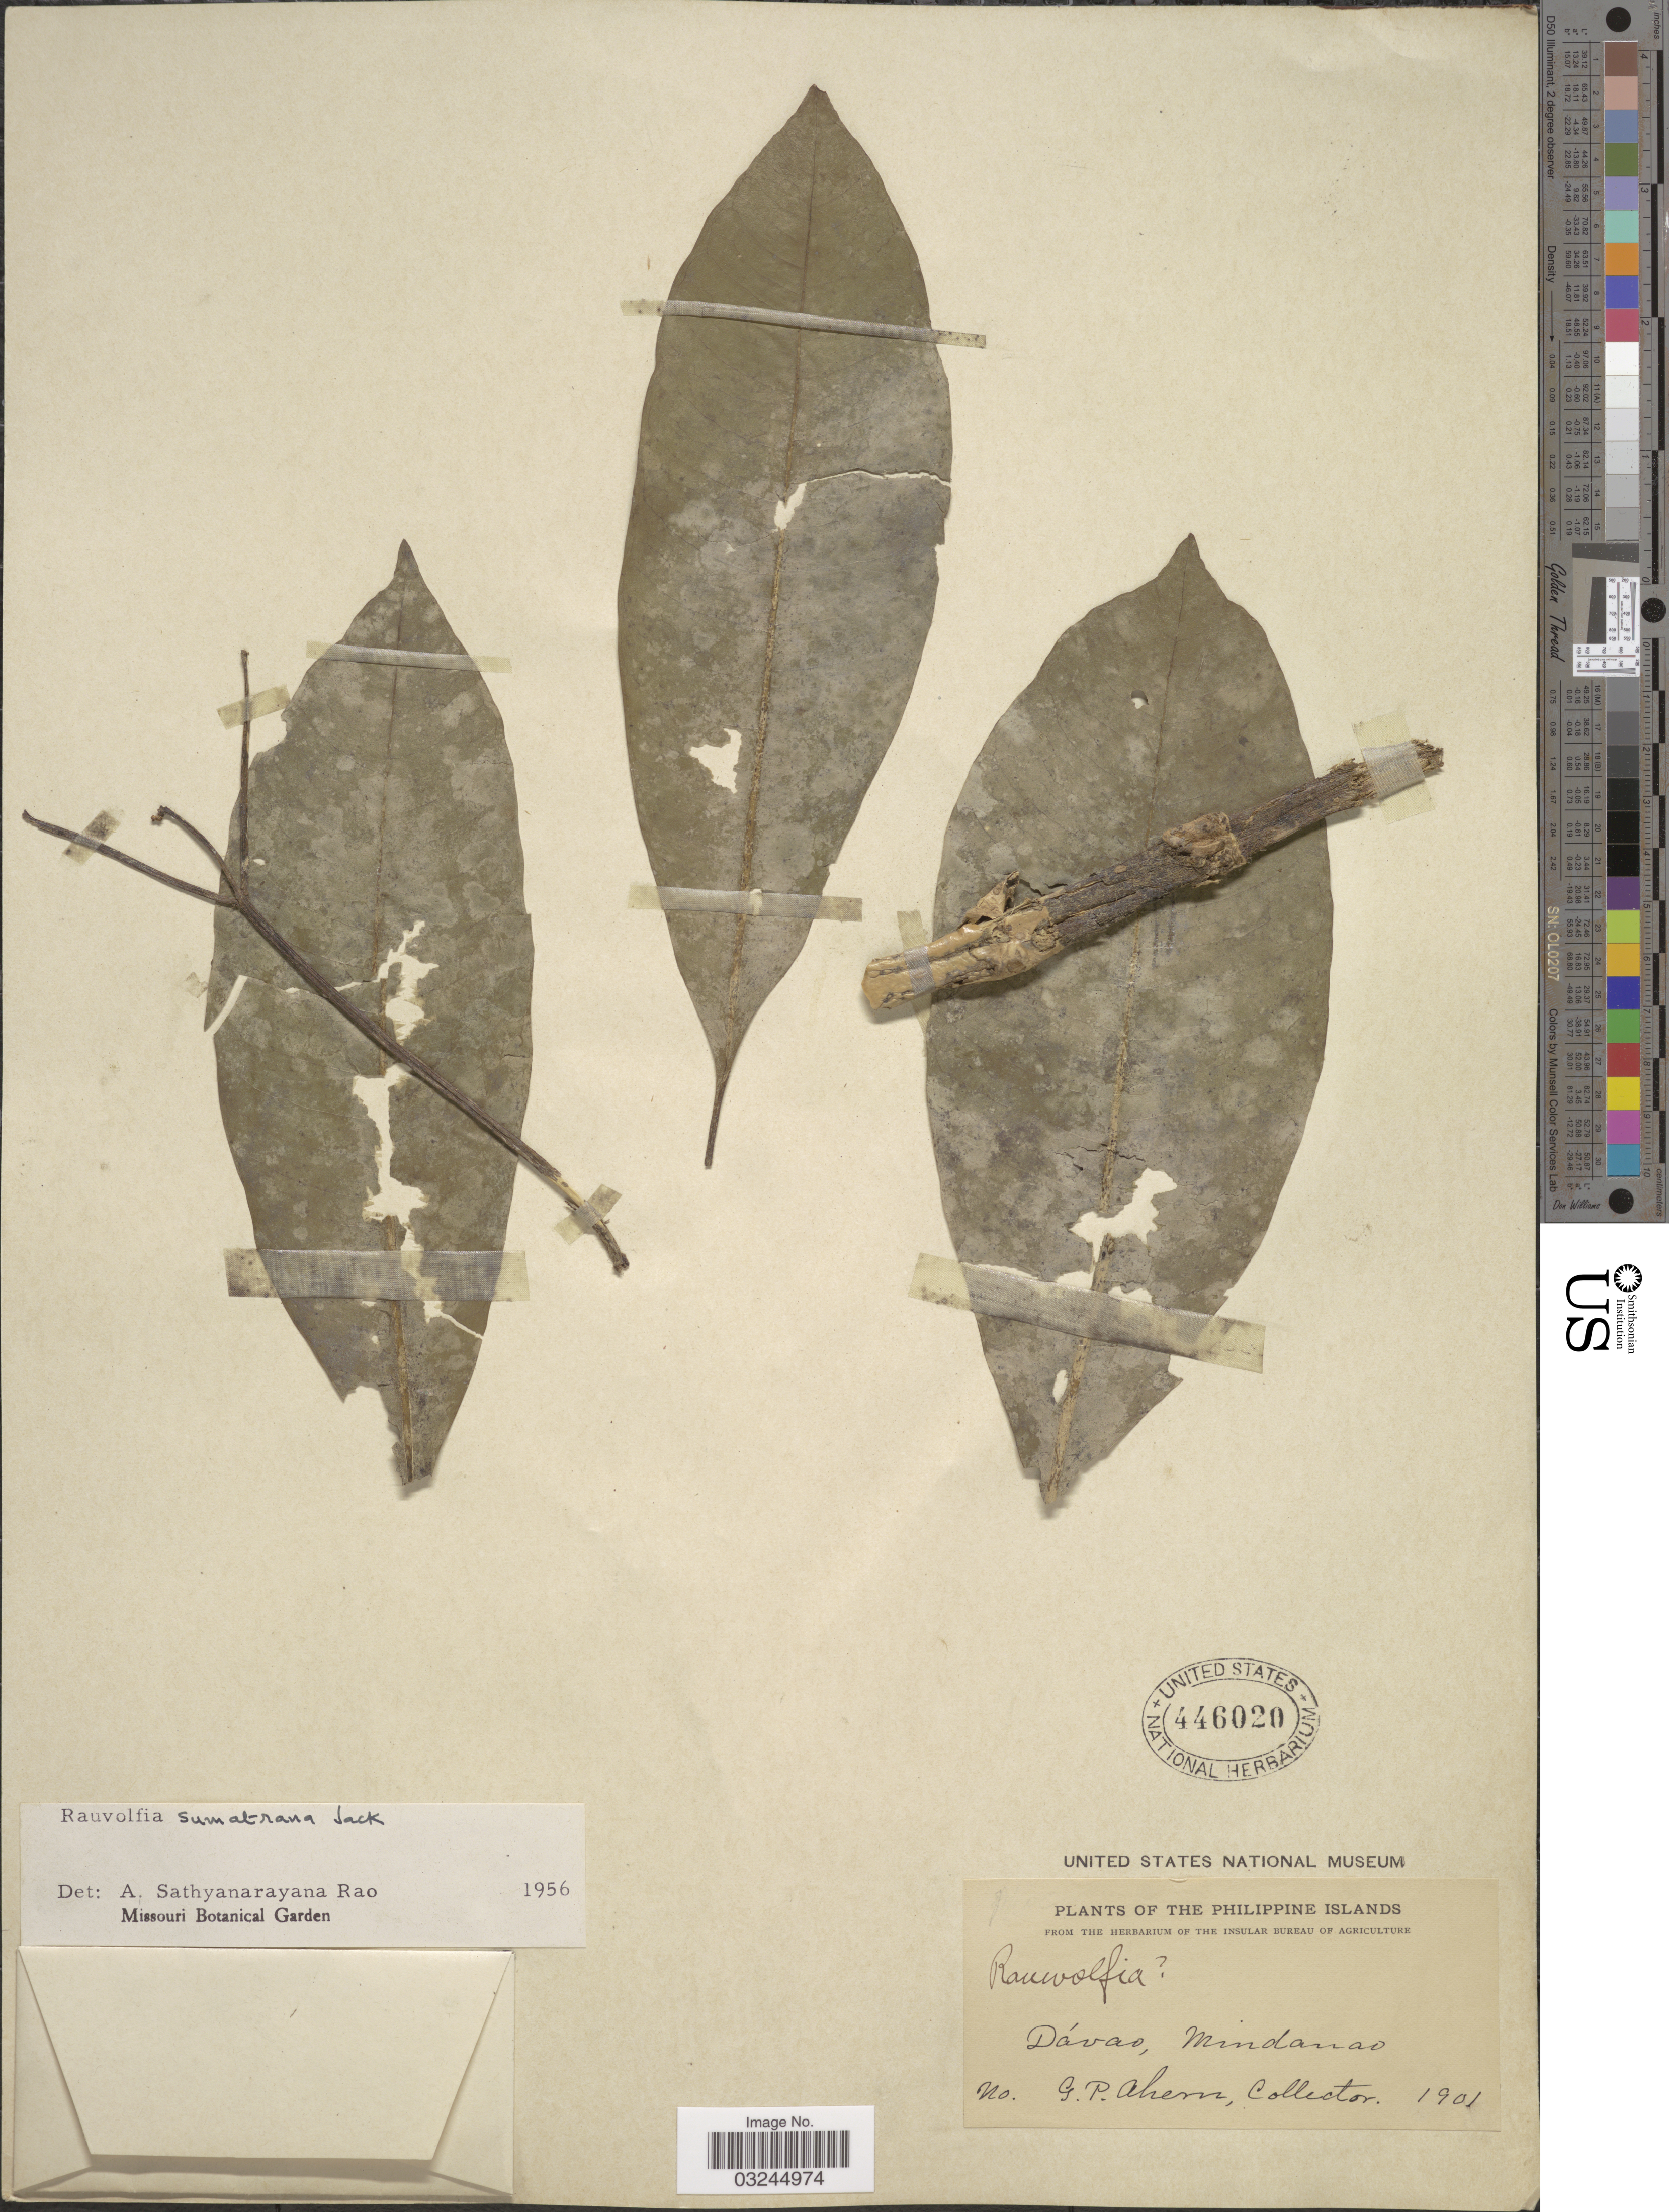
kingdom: Plantae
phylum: Tracheophyta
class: Magnoliopsida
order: Gentianales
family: Apocynaceae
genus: Rauvolfia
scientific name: Rauvolfia samarensis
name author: Merr.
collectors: G. Ahern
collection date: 1901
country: Philippines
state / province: Davao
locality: Philippine Islands. Dávao, Mindanao.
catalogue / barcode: US 446020